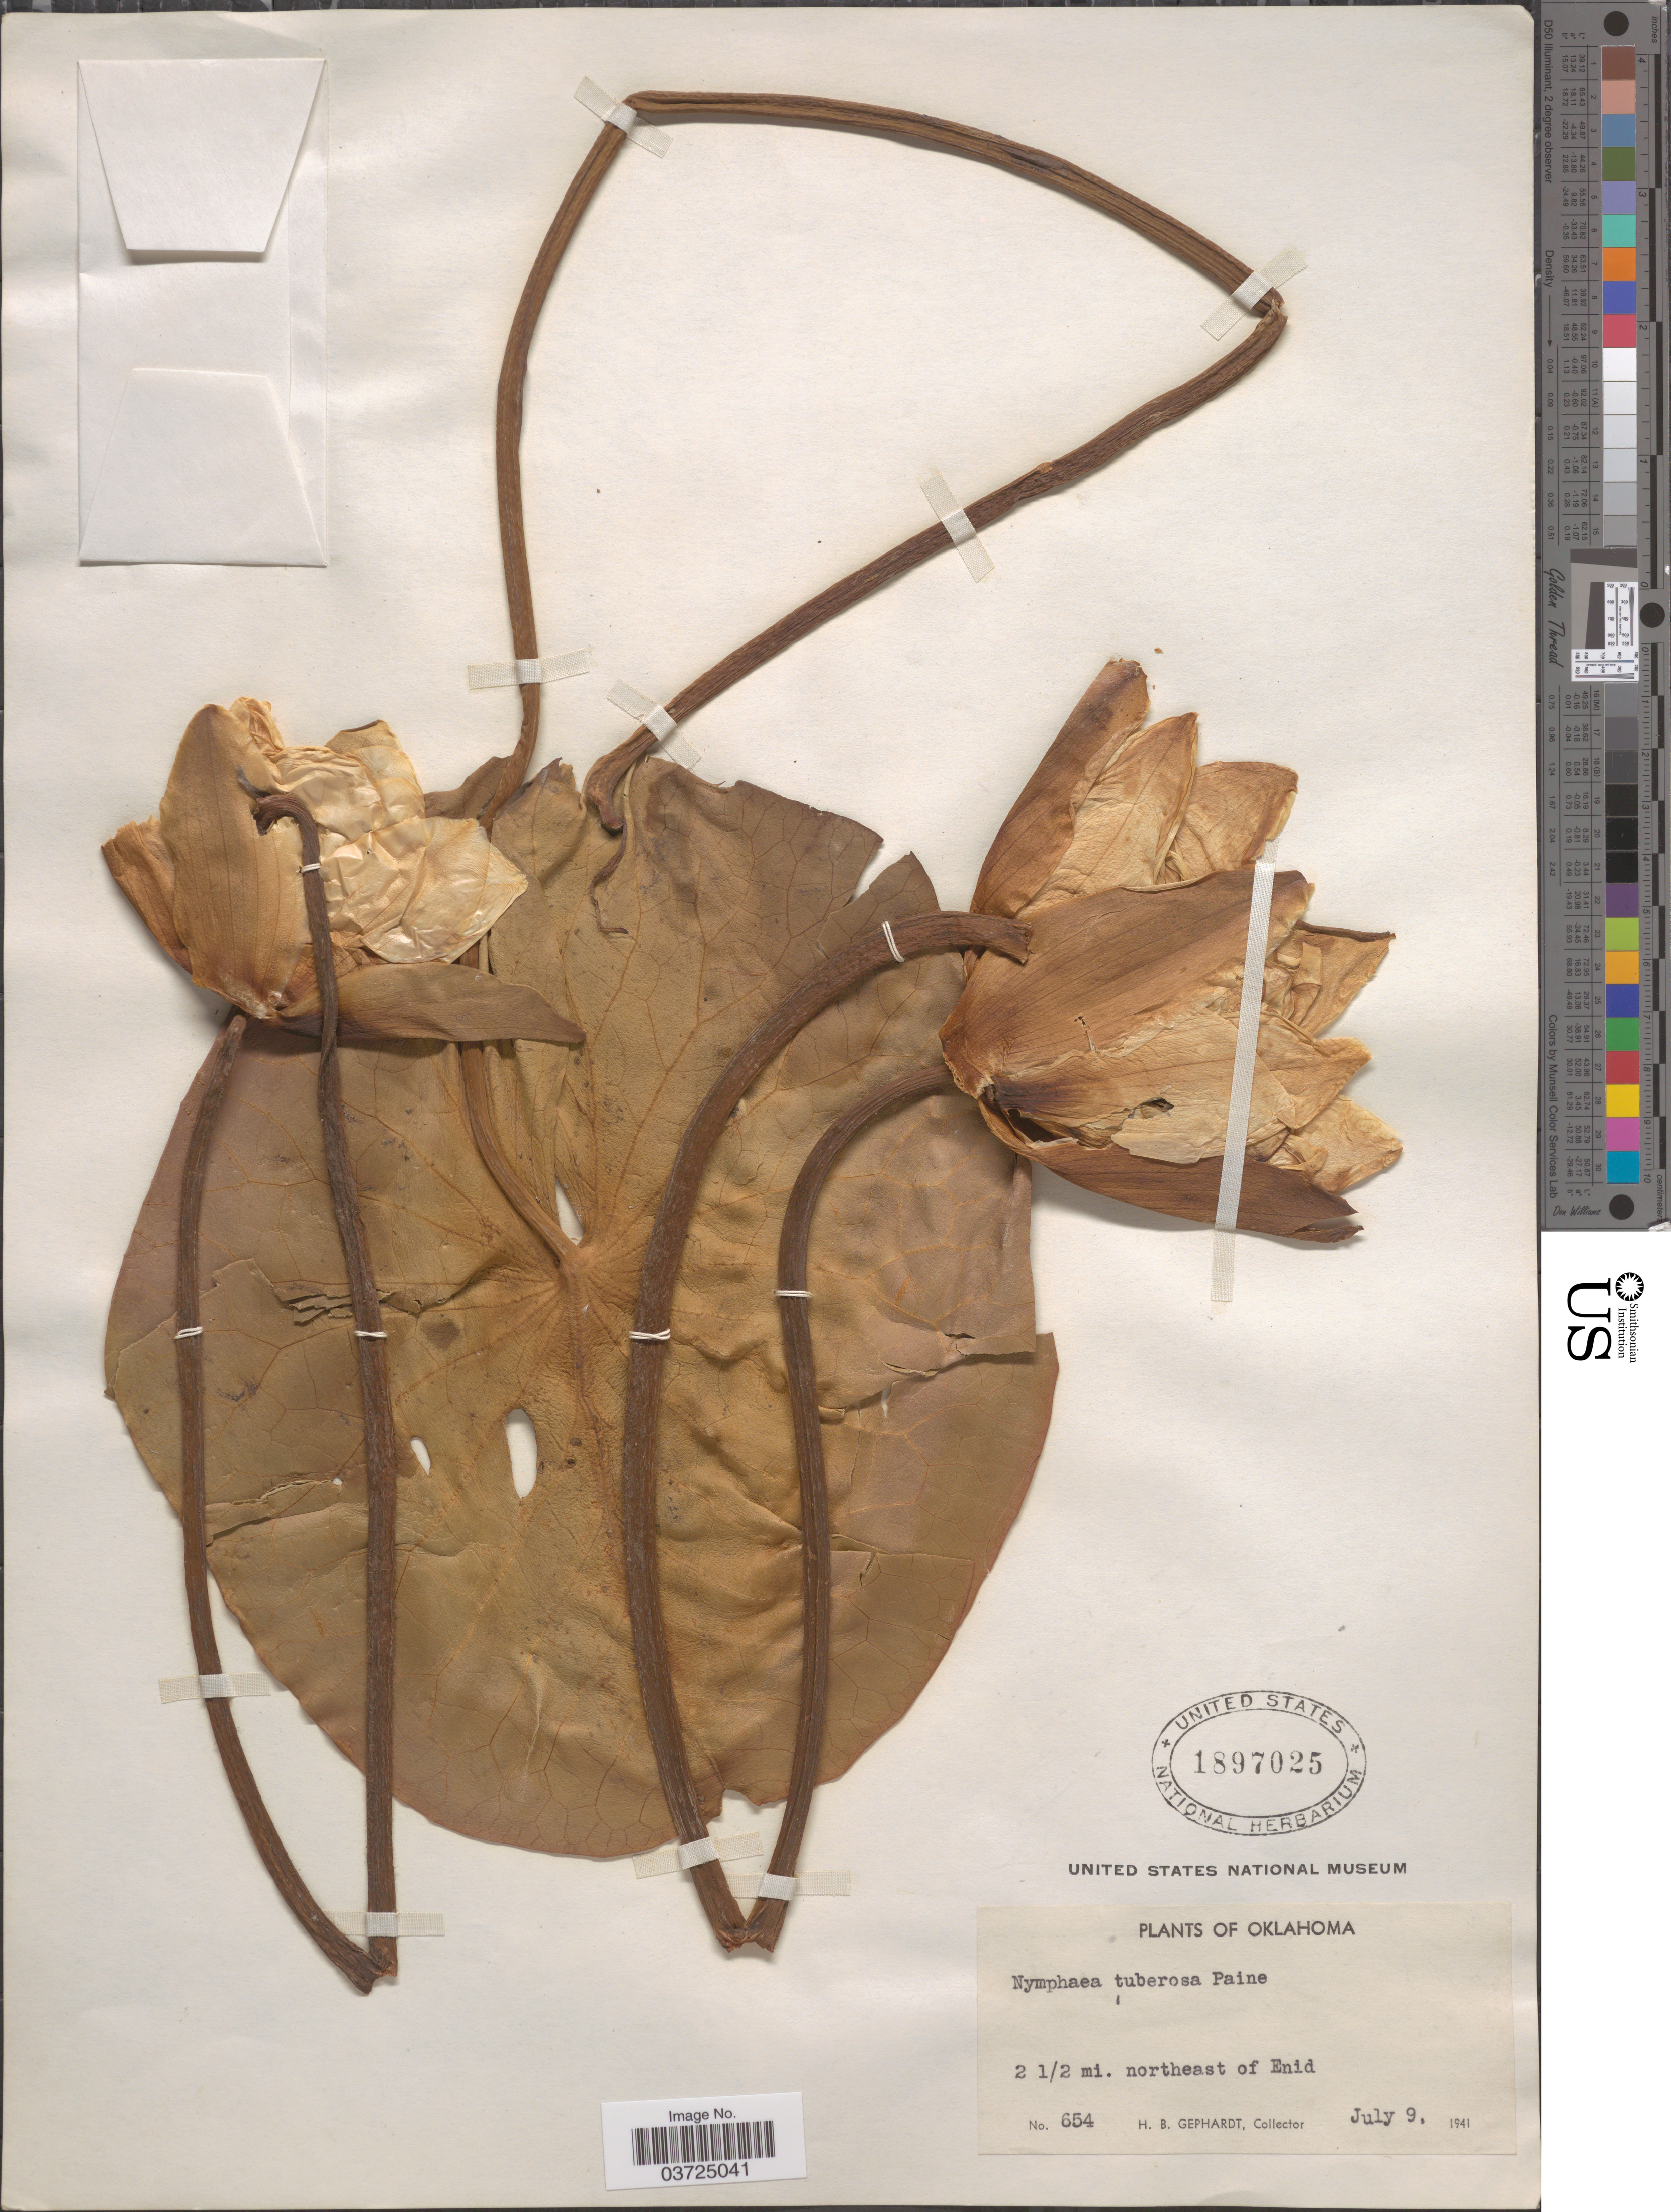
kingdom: Plantae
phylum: Tracheophyta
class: Magnoliopsida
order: Nymphaeales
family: Nymphaeaceae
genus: Nymphaea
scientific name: Nymphaea tuberosa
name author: Paine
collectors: H. Gephardt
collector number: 654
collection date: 1941-07-09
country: United States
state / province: Oklahoma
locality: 2½ mi. northeast of Enid.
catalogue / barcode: US 1897025